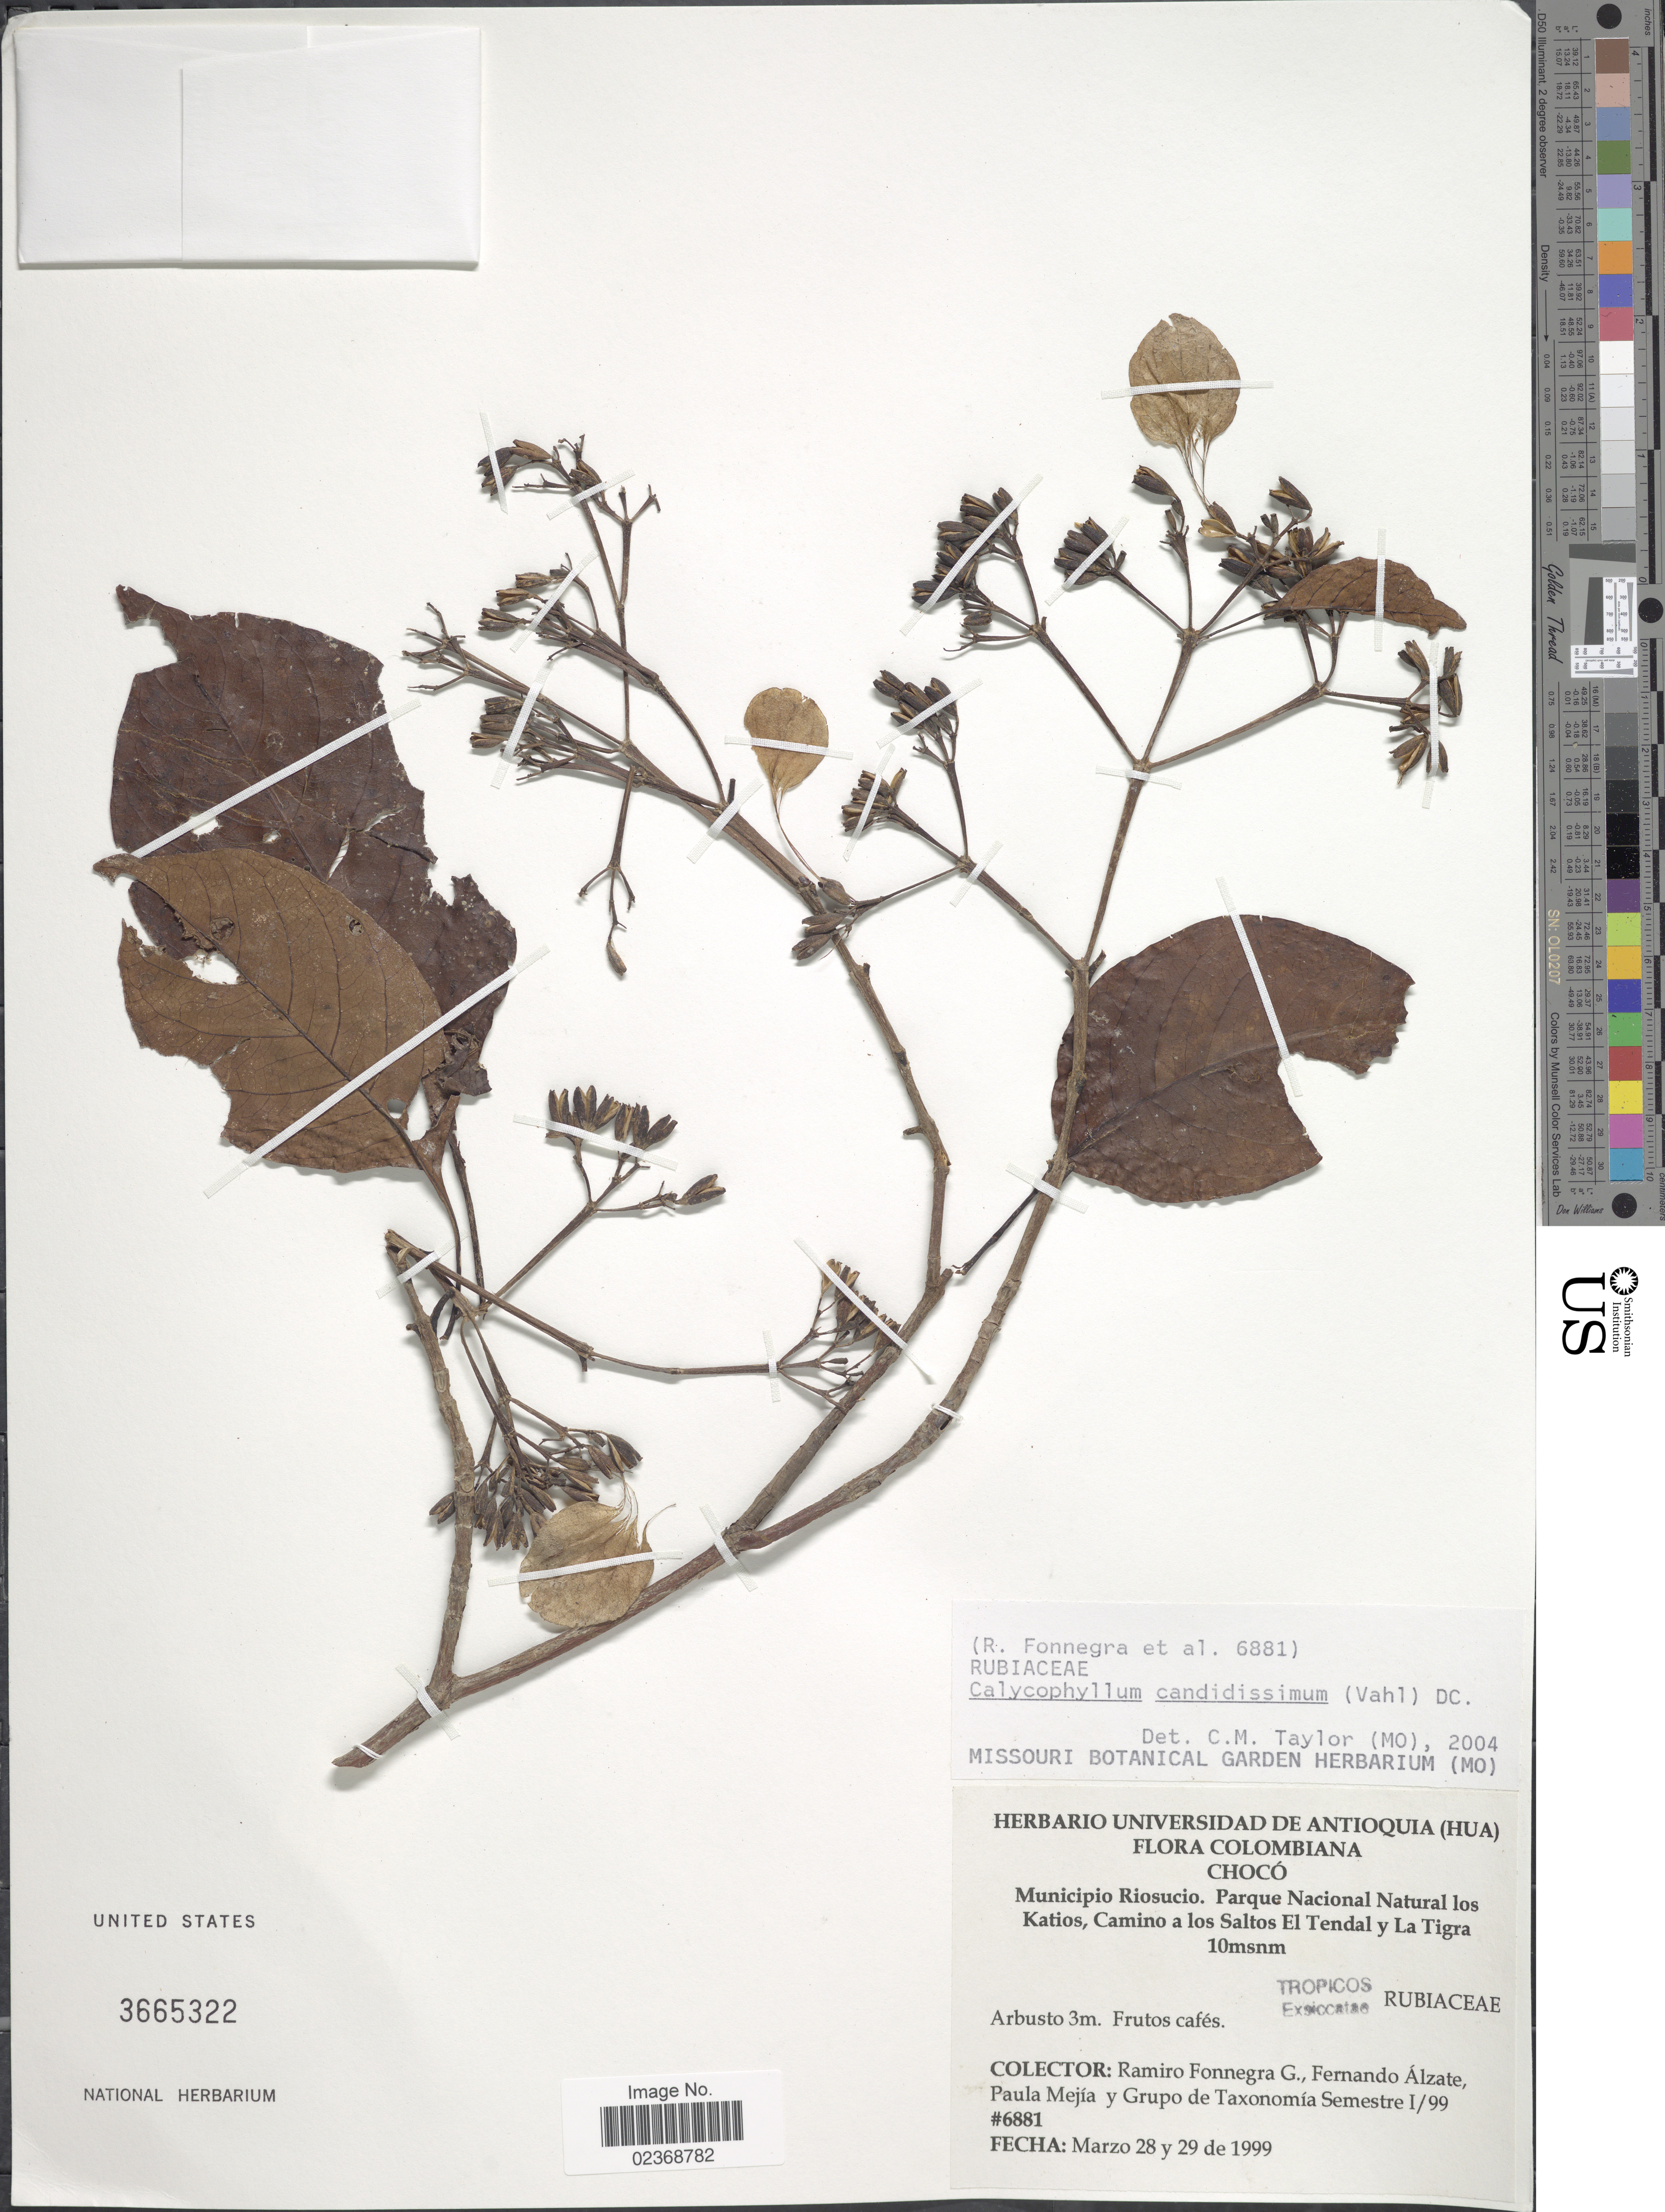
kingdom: Plantae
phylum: Tracheophyta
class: Magnoliopsida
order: Gentianales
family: Rubiaceae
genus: Calycophyllum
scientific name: Calycophyllum candidissimum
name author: (Vahl) DC.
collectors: R. Fonnegra G., F. Alzate, P. Mejía & Grupo de Taxonomia Semestre I/99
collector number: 6881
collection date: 1999-03-28/1999-03-29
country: Colombia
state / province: Chocó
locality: Municipio Riosucio. Parque Nacional Natural los Katios, Camino a los Saltos El Tendal y La Tigra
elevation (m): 10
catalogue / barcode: US 3665322